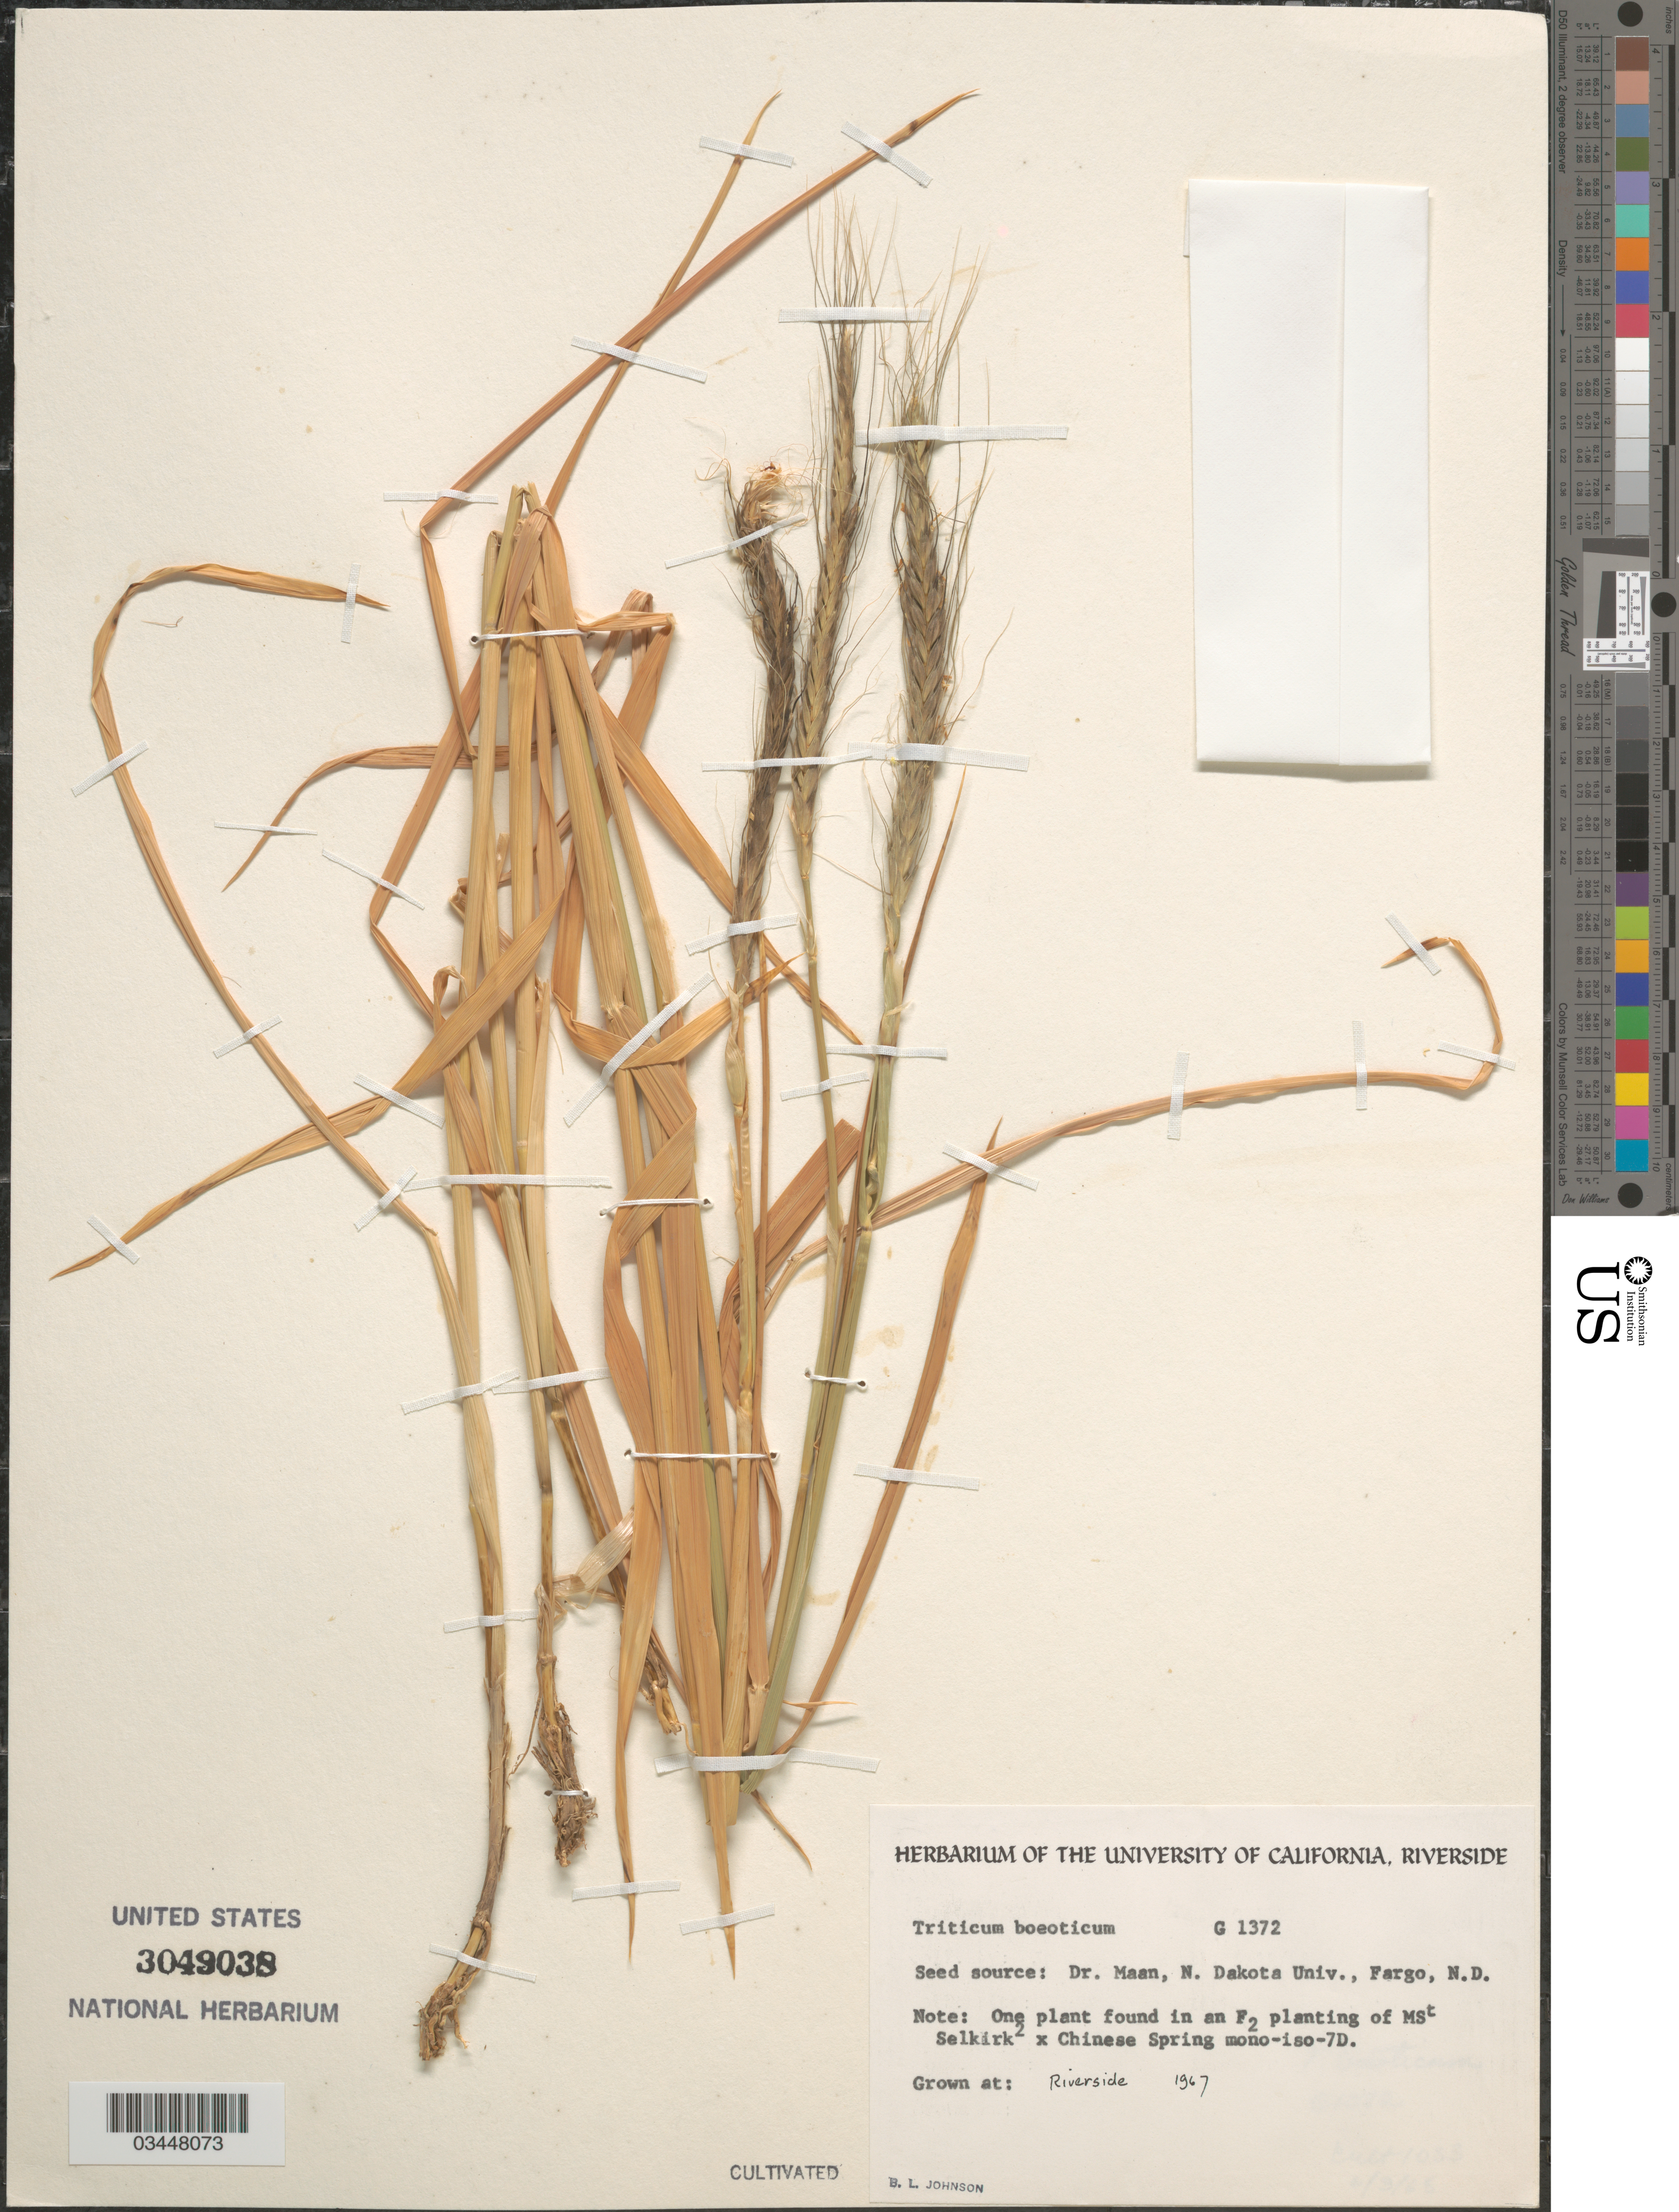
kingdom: Plantae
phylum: Tracheophyta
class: Liliopsida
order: Poales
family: Poaceae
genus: Triticum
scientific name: Triticum boeoticum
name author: Boiss.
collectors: ex herb. Univ. of California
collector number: G1372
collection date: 1967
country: United States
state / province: California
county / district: Riverside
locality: Riverside.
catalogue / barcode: US 3049038